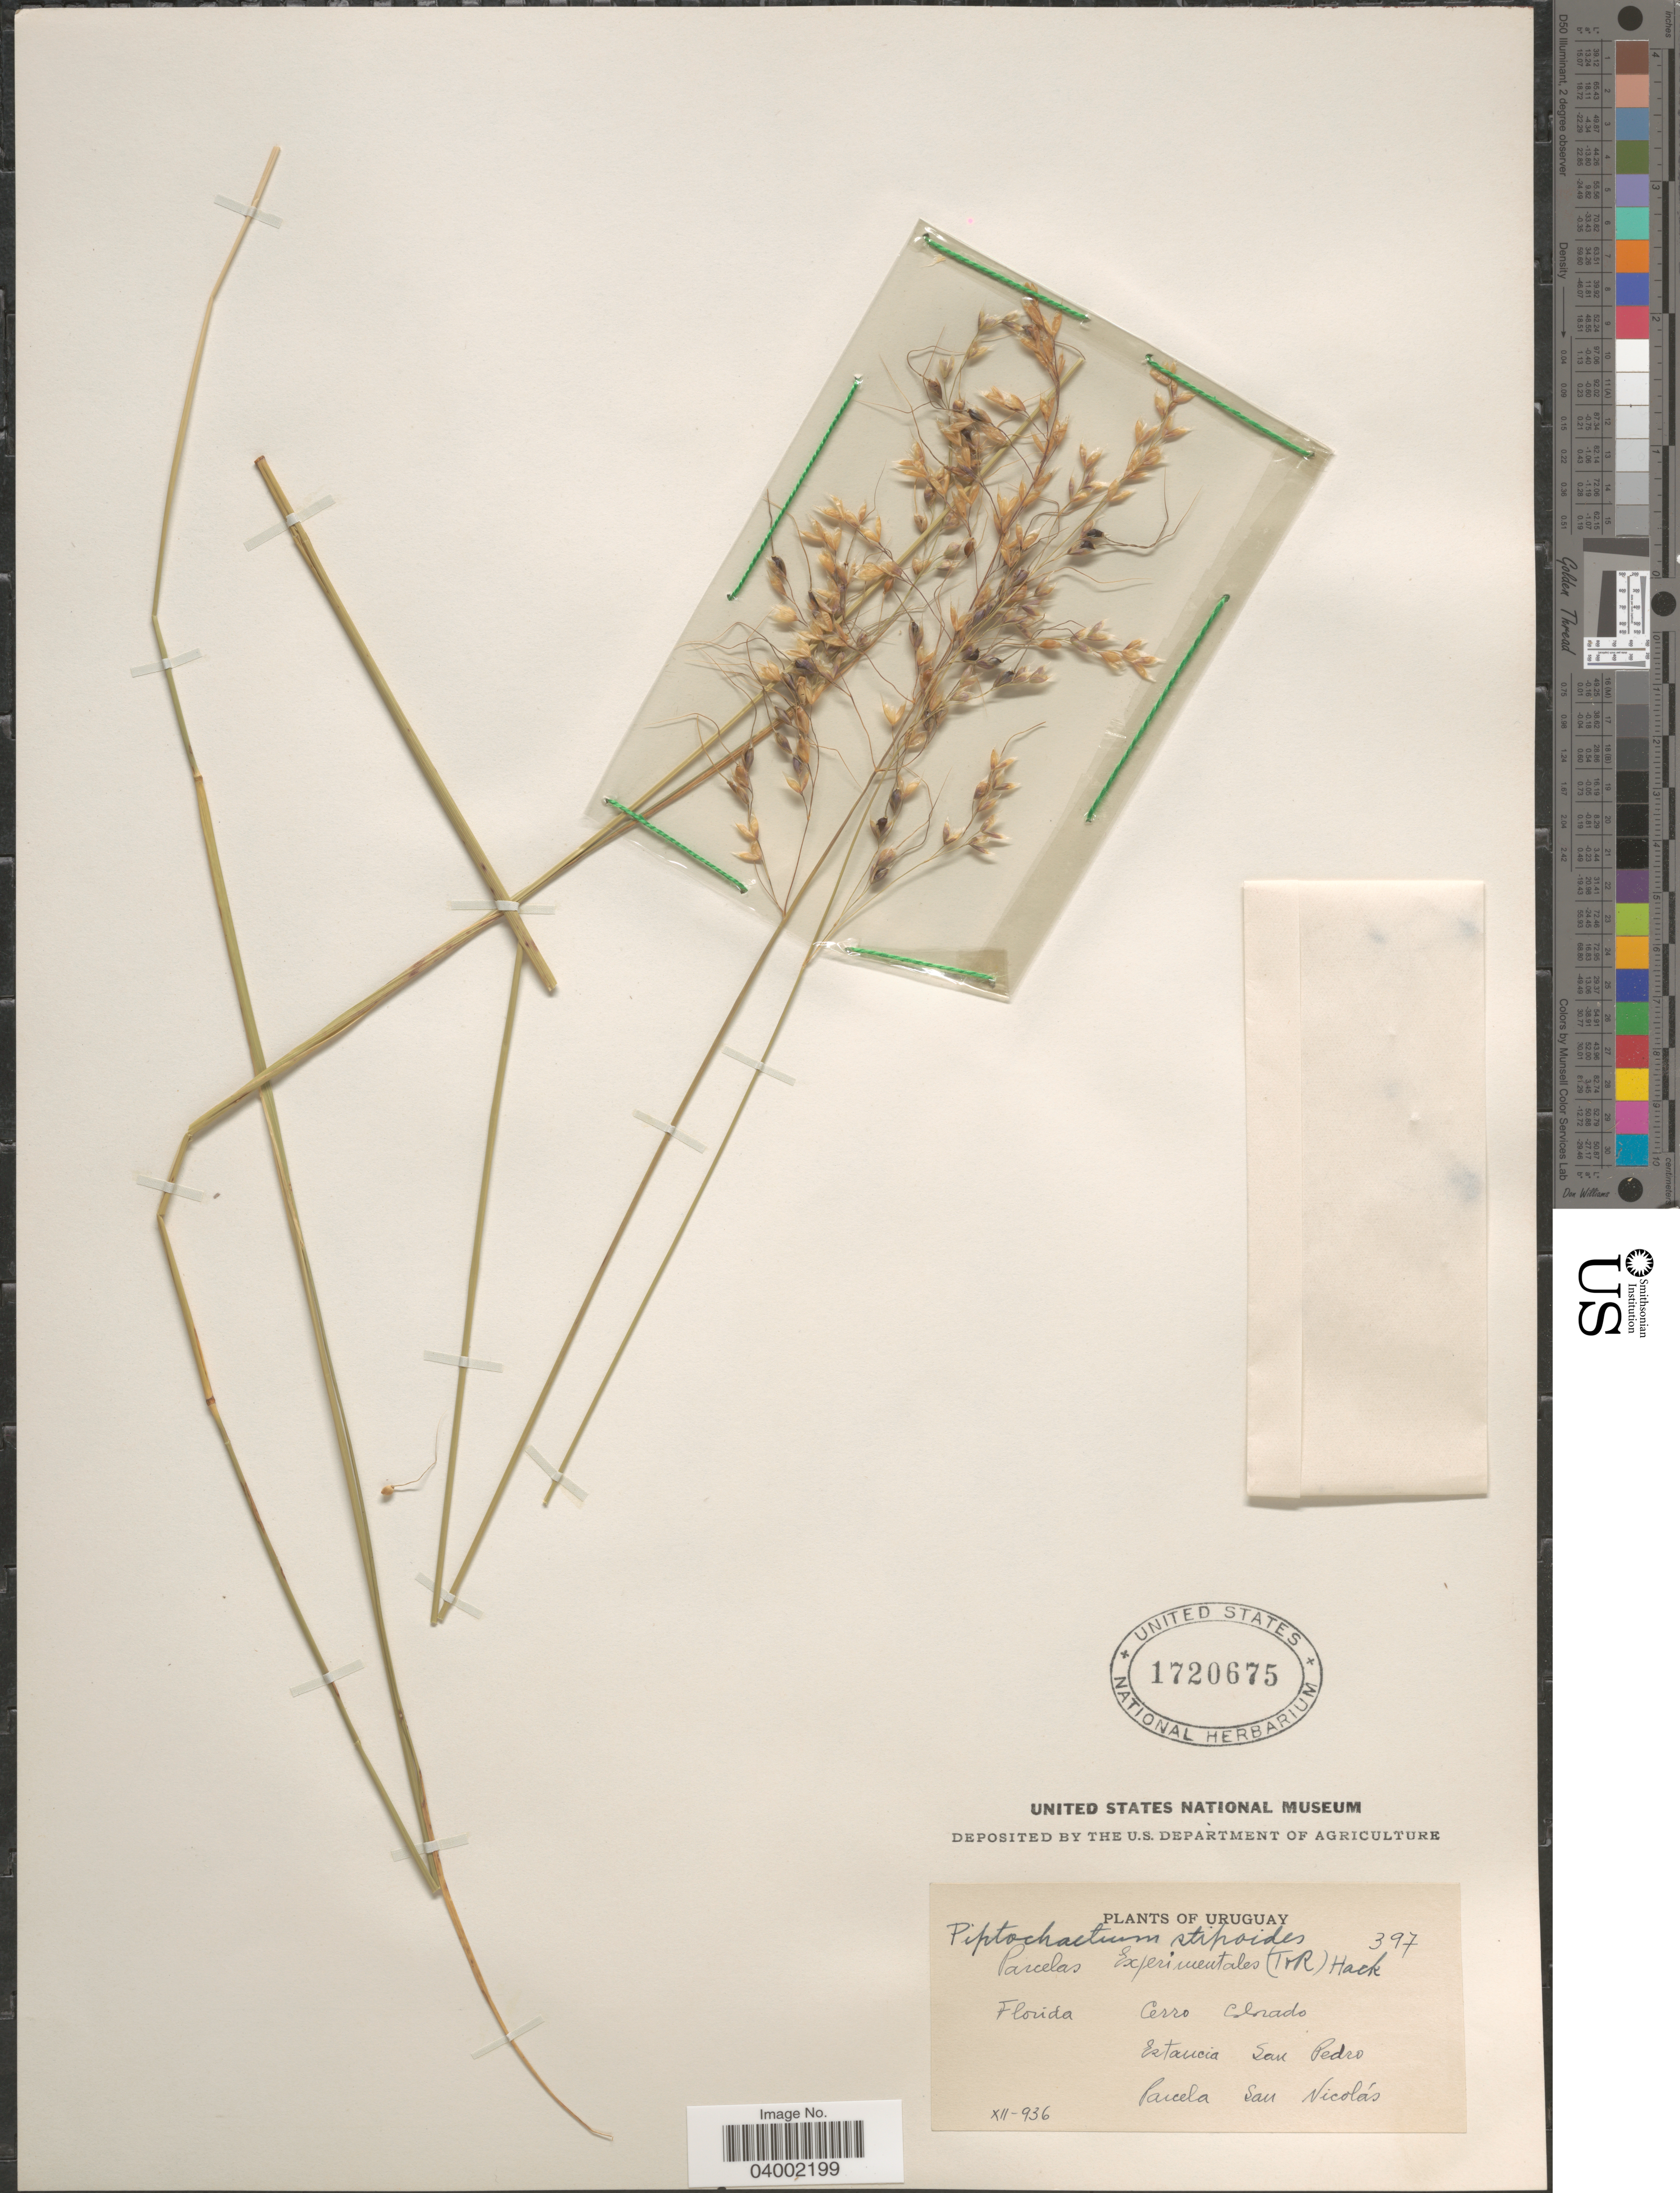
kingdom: Plantae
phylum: Tracheophyta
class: Liliopsida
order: Poales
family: Poaceae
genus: Piptochaetium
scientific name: Piptochaetium stipoides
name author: (Trin. & Rupr.) Hack. & Arechav.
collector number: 397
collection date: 1936-12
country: Uruguay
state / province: Florida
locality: Parcelas Experimentales. Cerro Colorado. Estancia San Pedro. Parcela San Nicolás.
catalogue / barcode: US 1720675